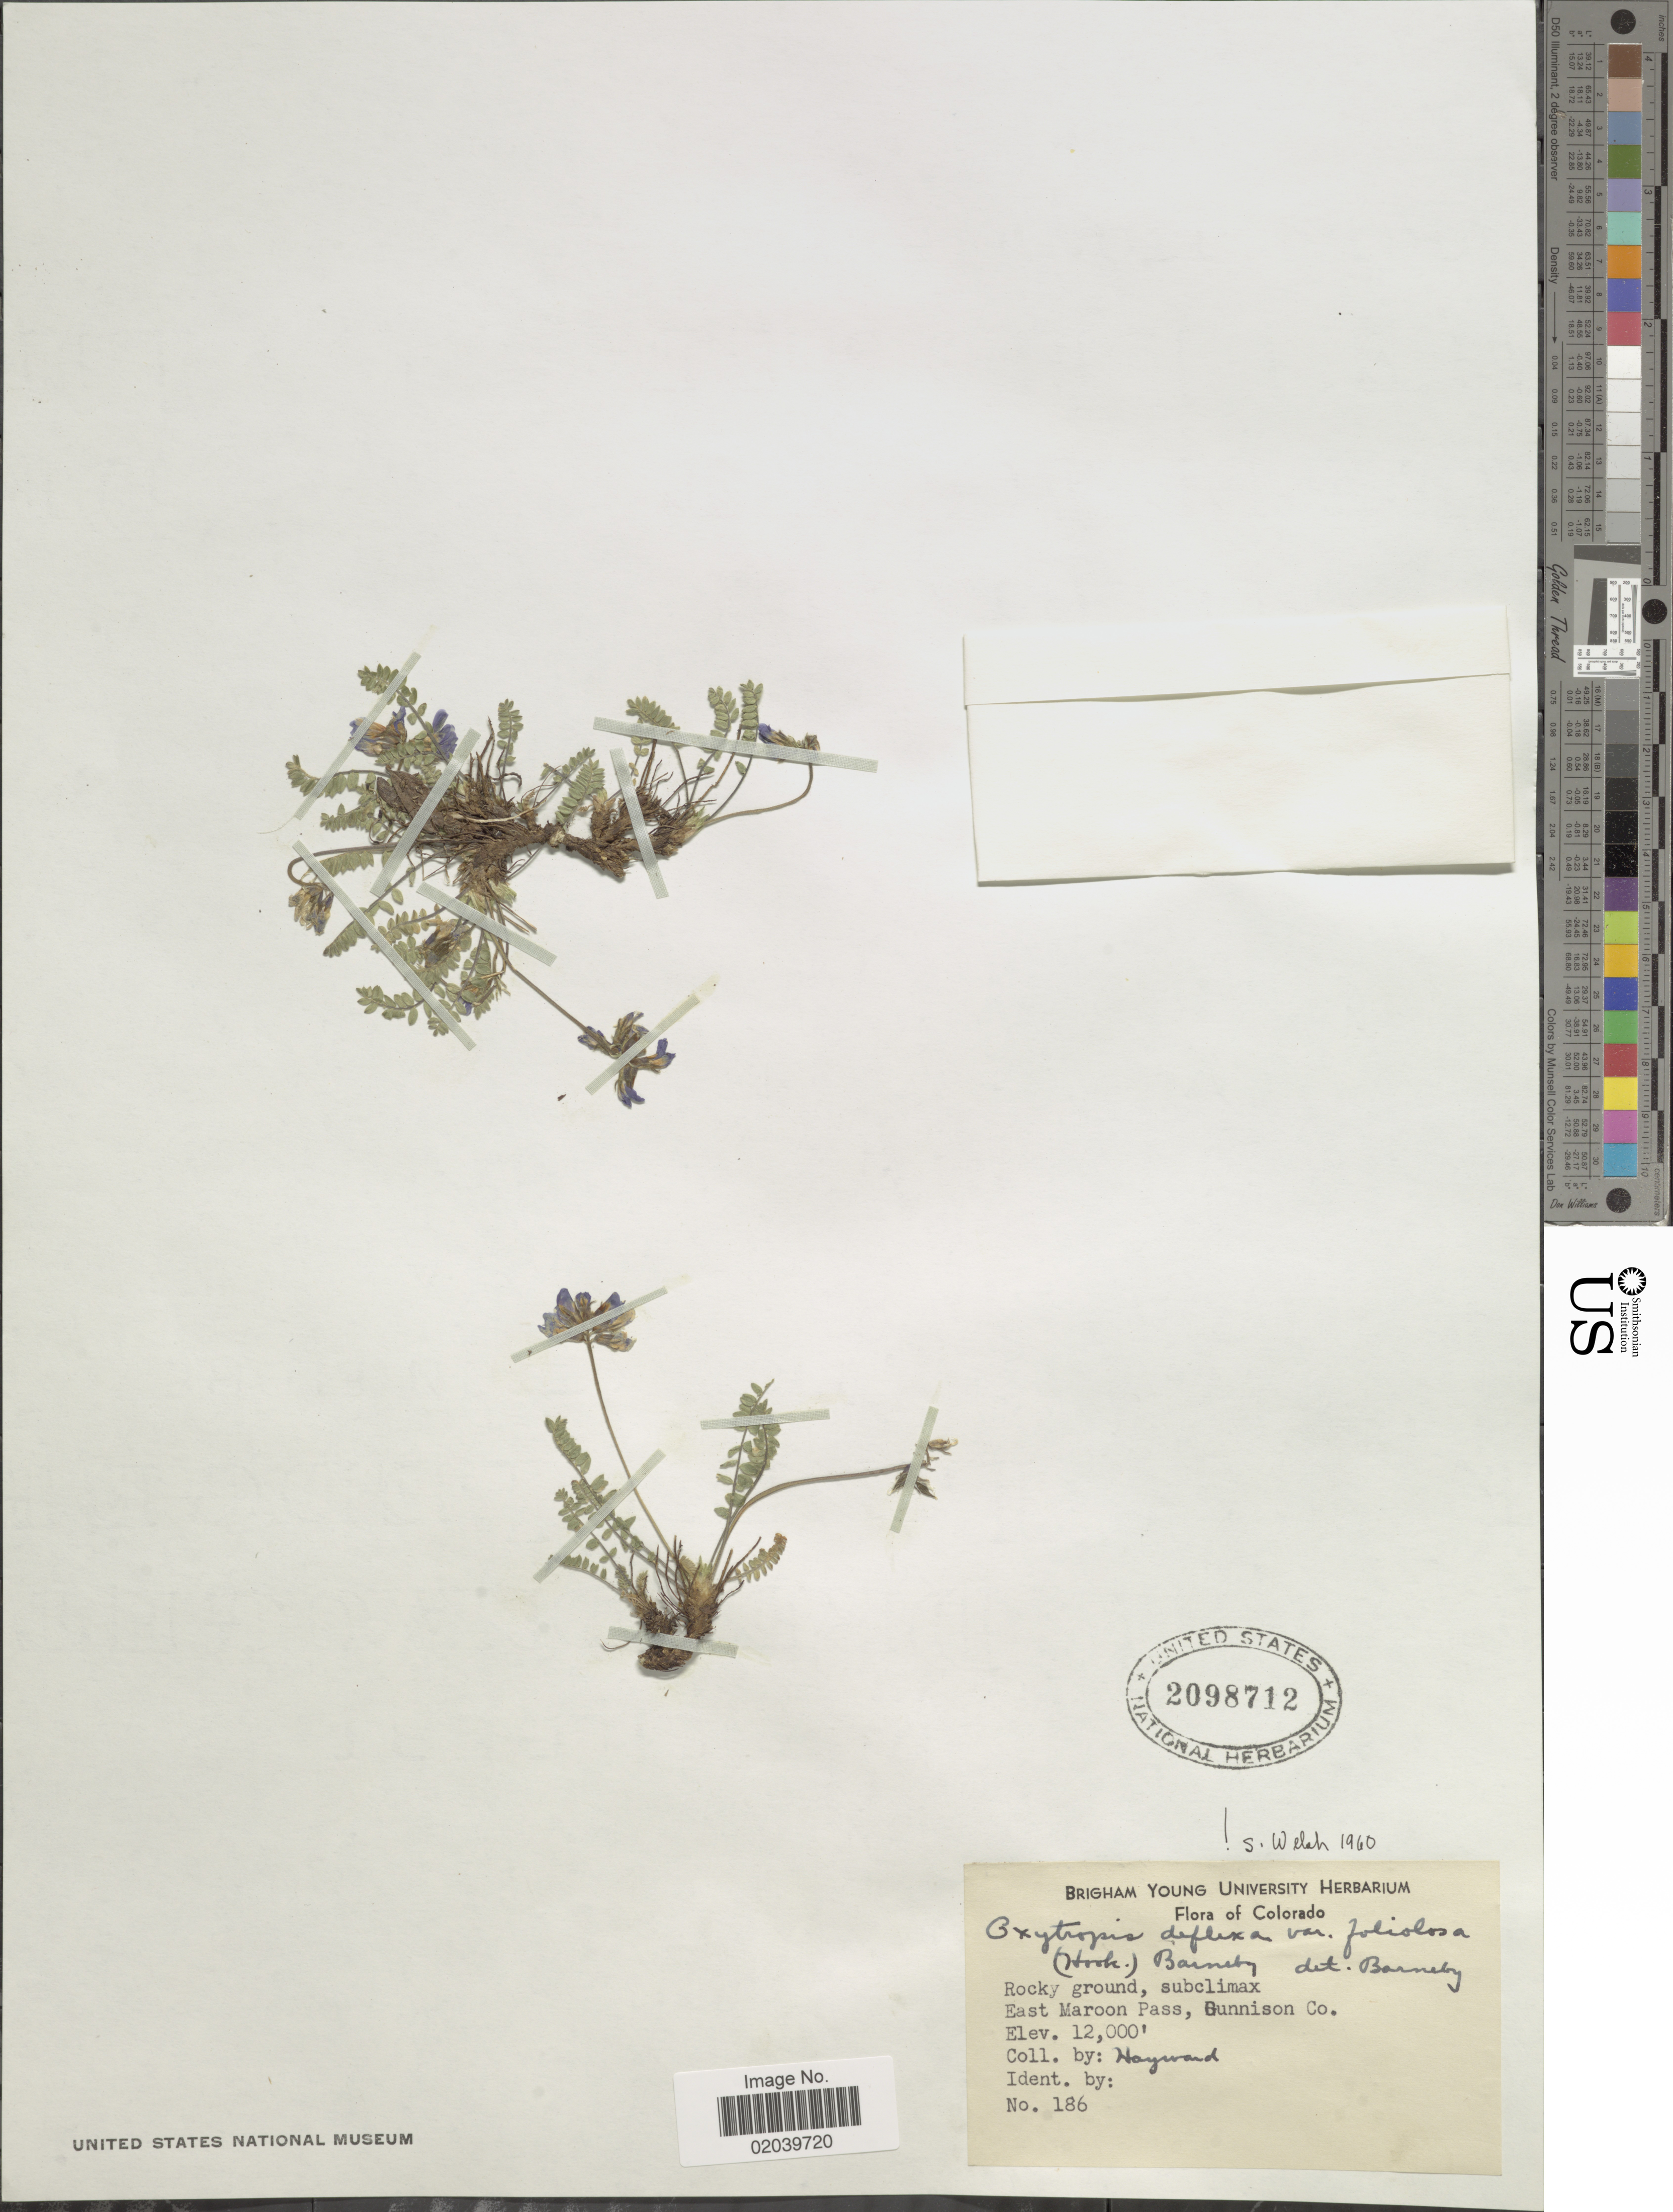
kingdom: Plantae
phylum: Tracheophyta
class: Magnoliopsida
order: Fabales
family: Fabaceae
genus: Oxytropis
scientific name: Oxytropis deflexa var. foliolosa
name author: (Hook.) Barneby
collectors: Hayward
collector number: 186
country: United States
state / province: Colorado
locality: East Maroon Pass, Gunnison Co.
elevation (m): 3658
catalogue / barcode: US 2098712